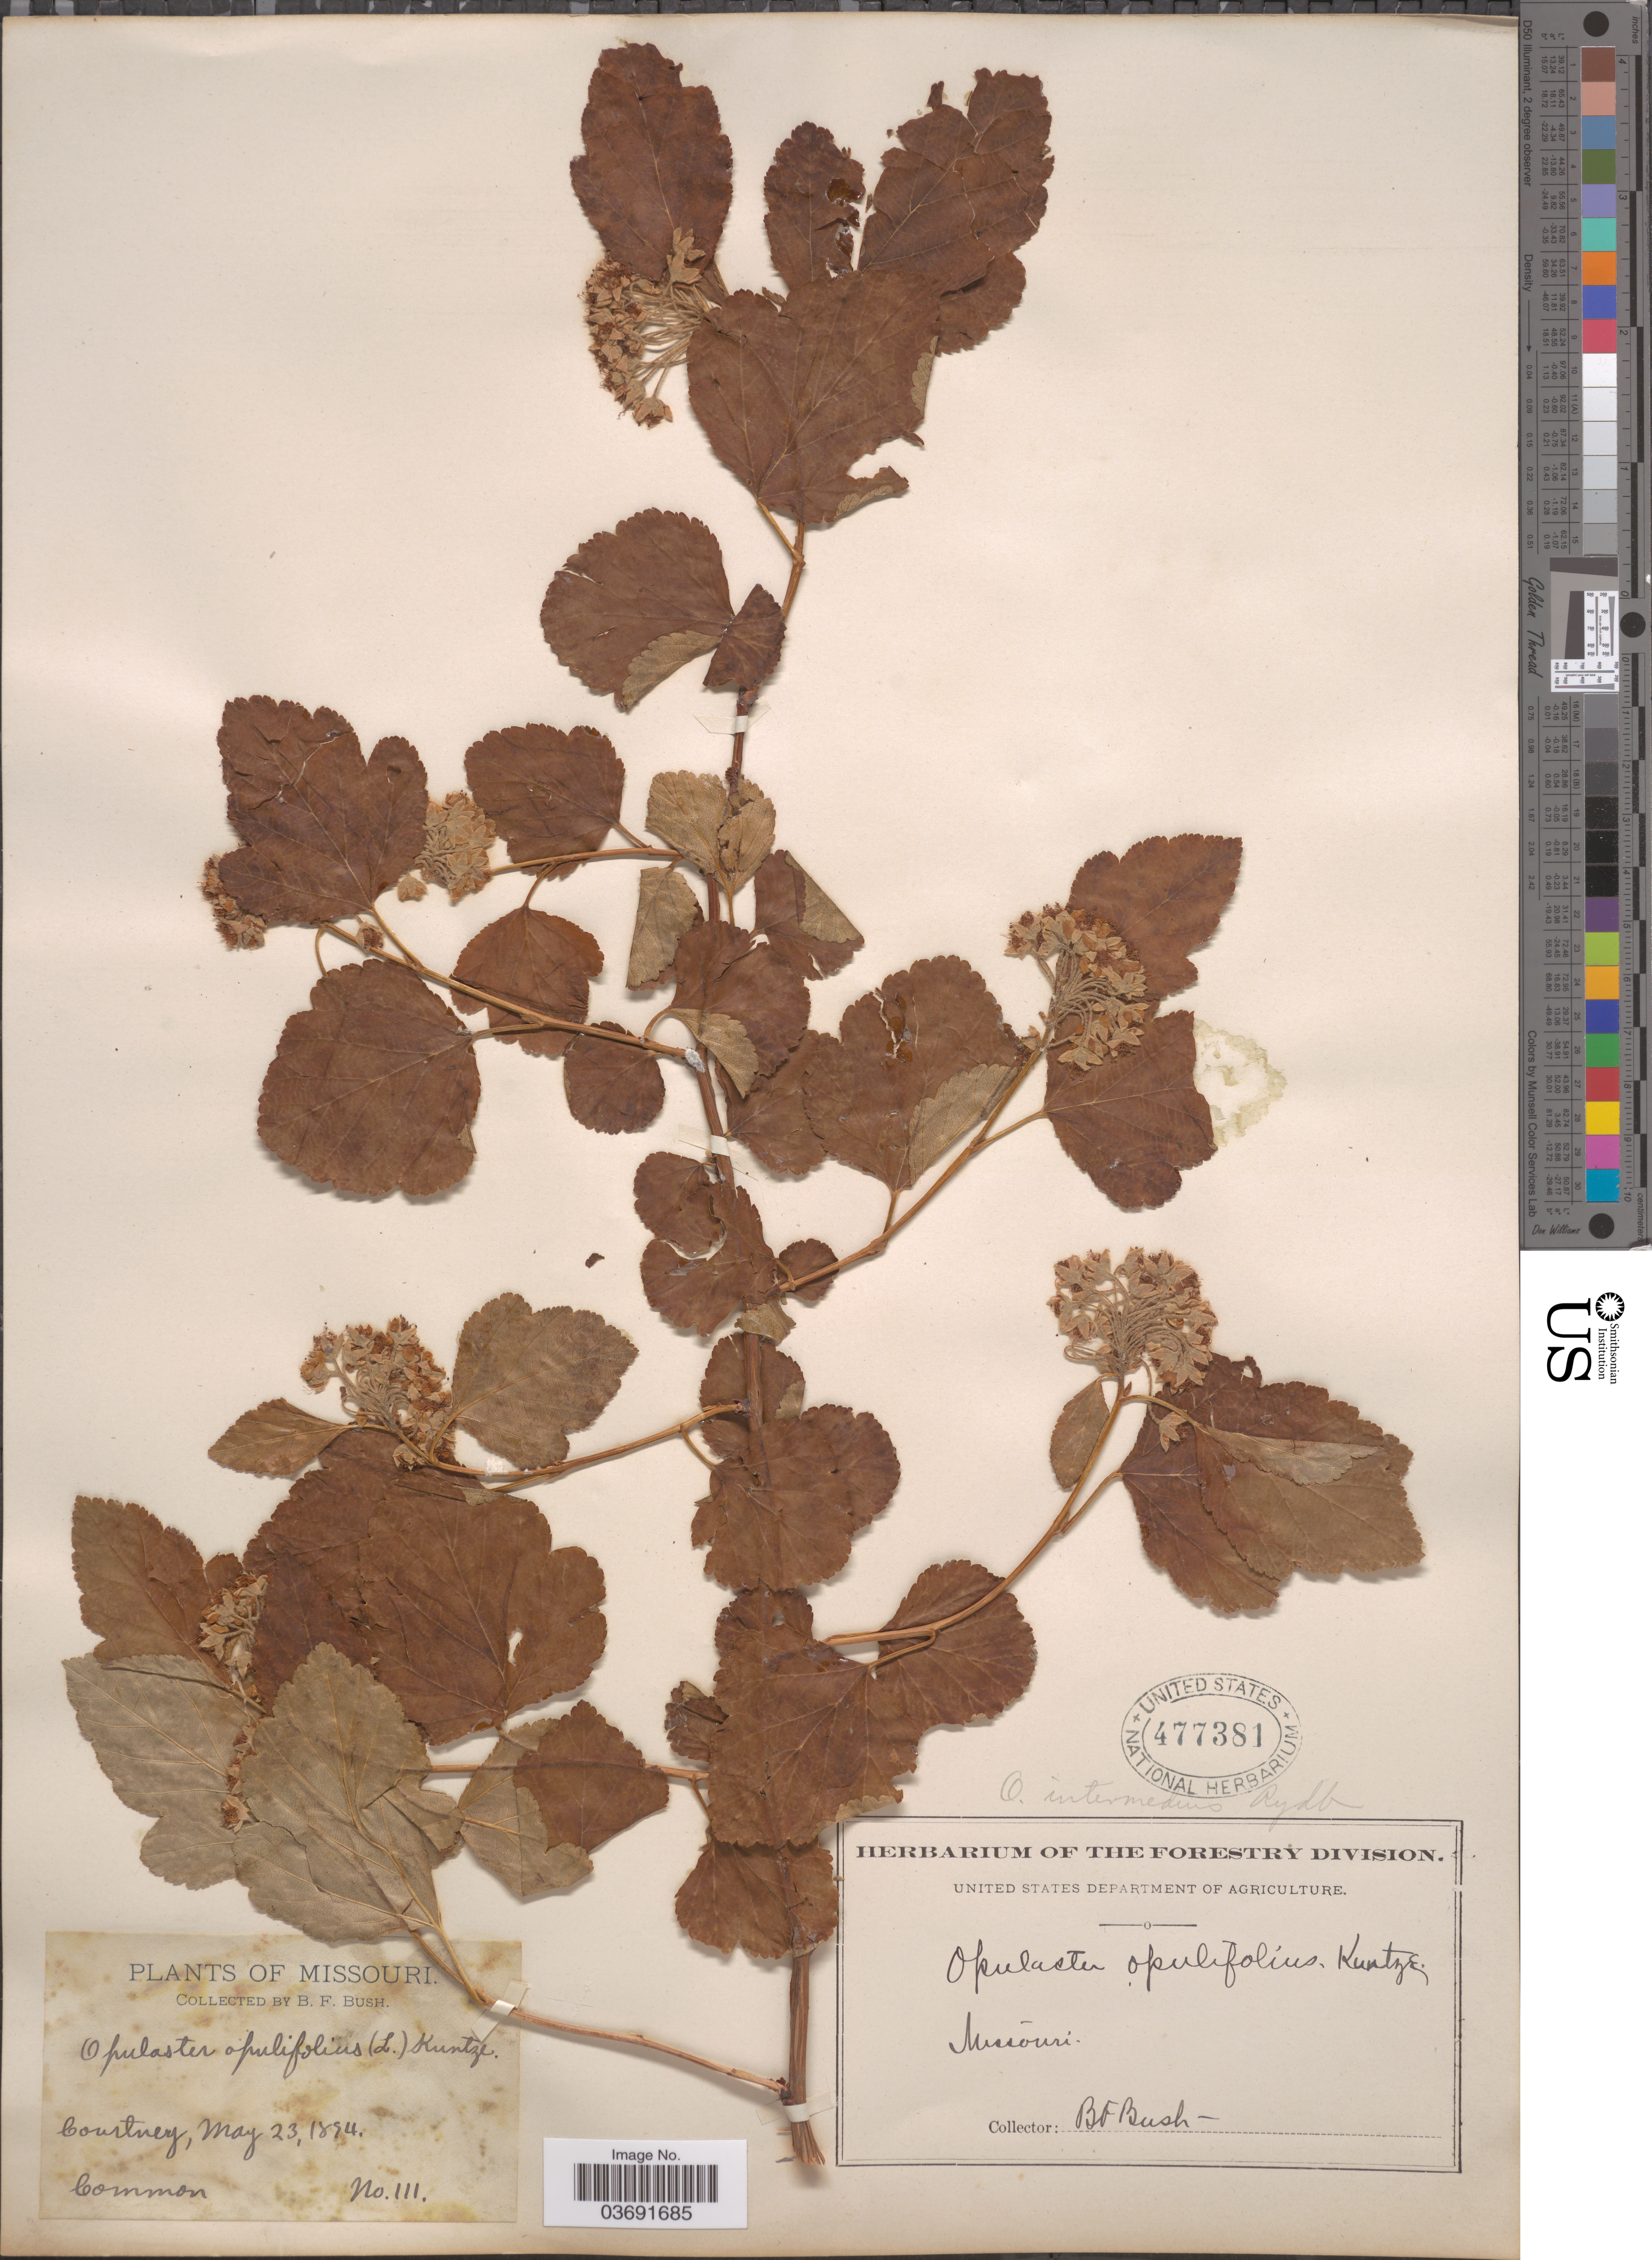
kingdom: Plantae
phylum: Tracheophyta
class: Magnoliopsida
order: Rosales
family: Rosaceae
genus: Physocarpus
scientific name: Physocarpus intermedius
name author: (Rydb.) C.K. Schneid.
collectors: B. F. Bush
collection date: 1894-05-23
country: United States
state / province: Missouri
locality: Courtney.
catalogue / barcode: US 477381